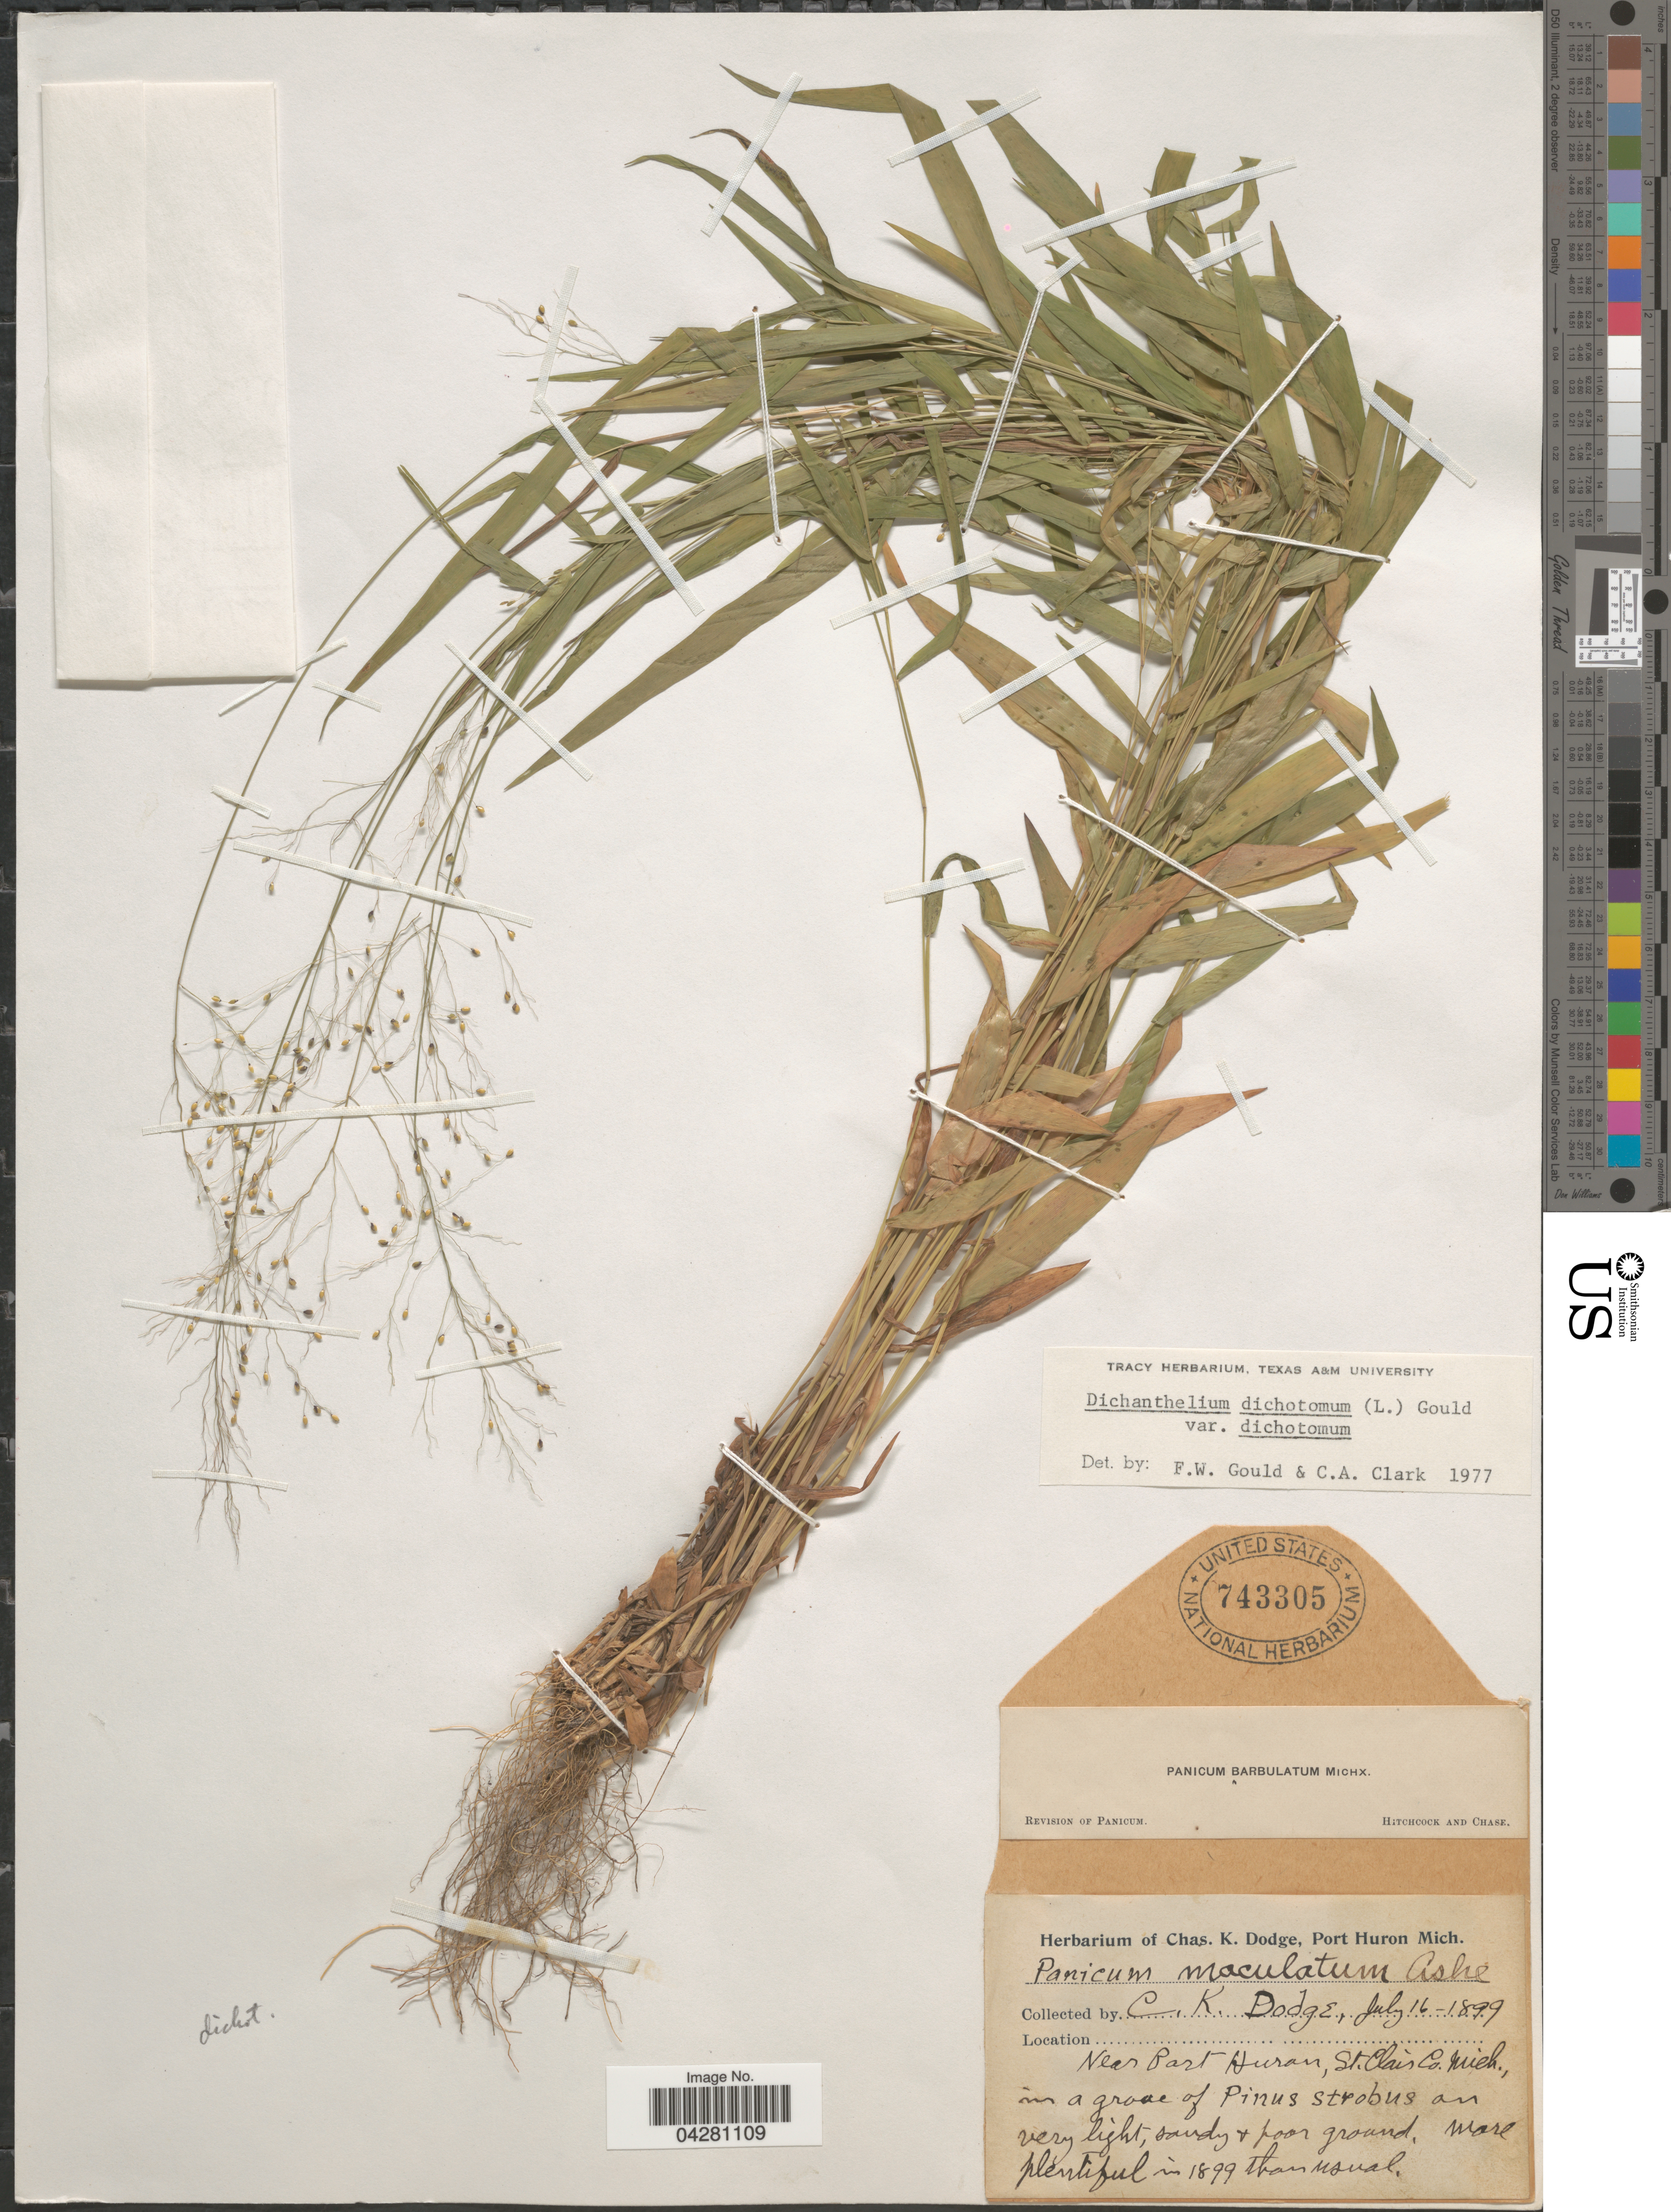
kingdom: Plantae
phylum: Tracheophyta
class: Liliopsida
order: Poales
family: Poaceae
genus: Dichanthelium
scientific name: Dichanthelium dichotomum var. dichotomum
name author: (L.) Gould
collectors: C. K. Dodge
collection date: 1899-07-16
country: United States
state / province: Michigan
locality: Near Port Huron, St.Clair Co.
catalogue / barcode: US 743305